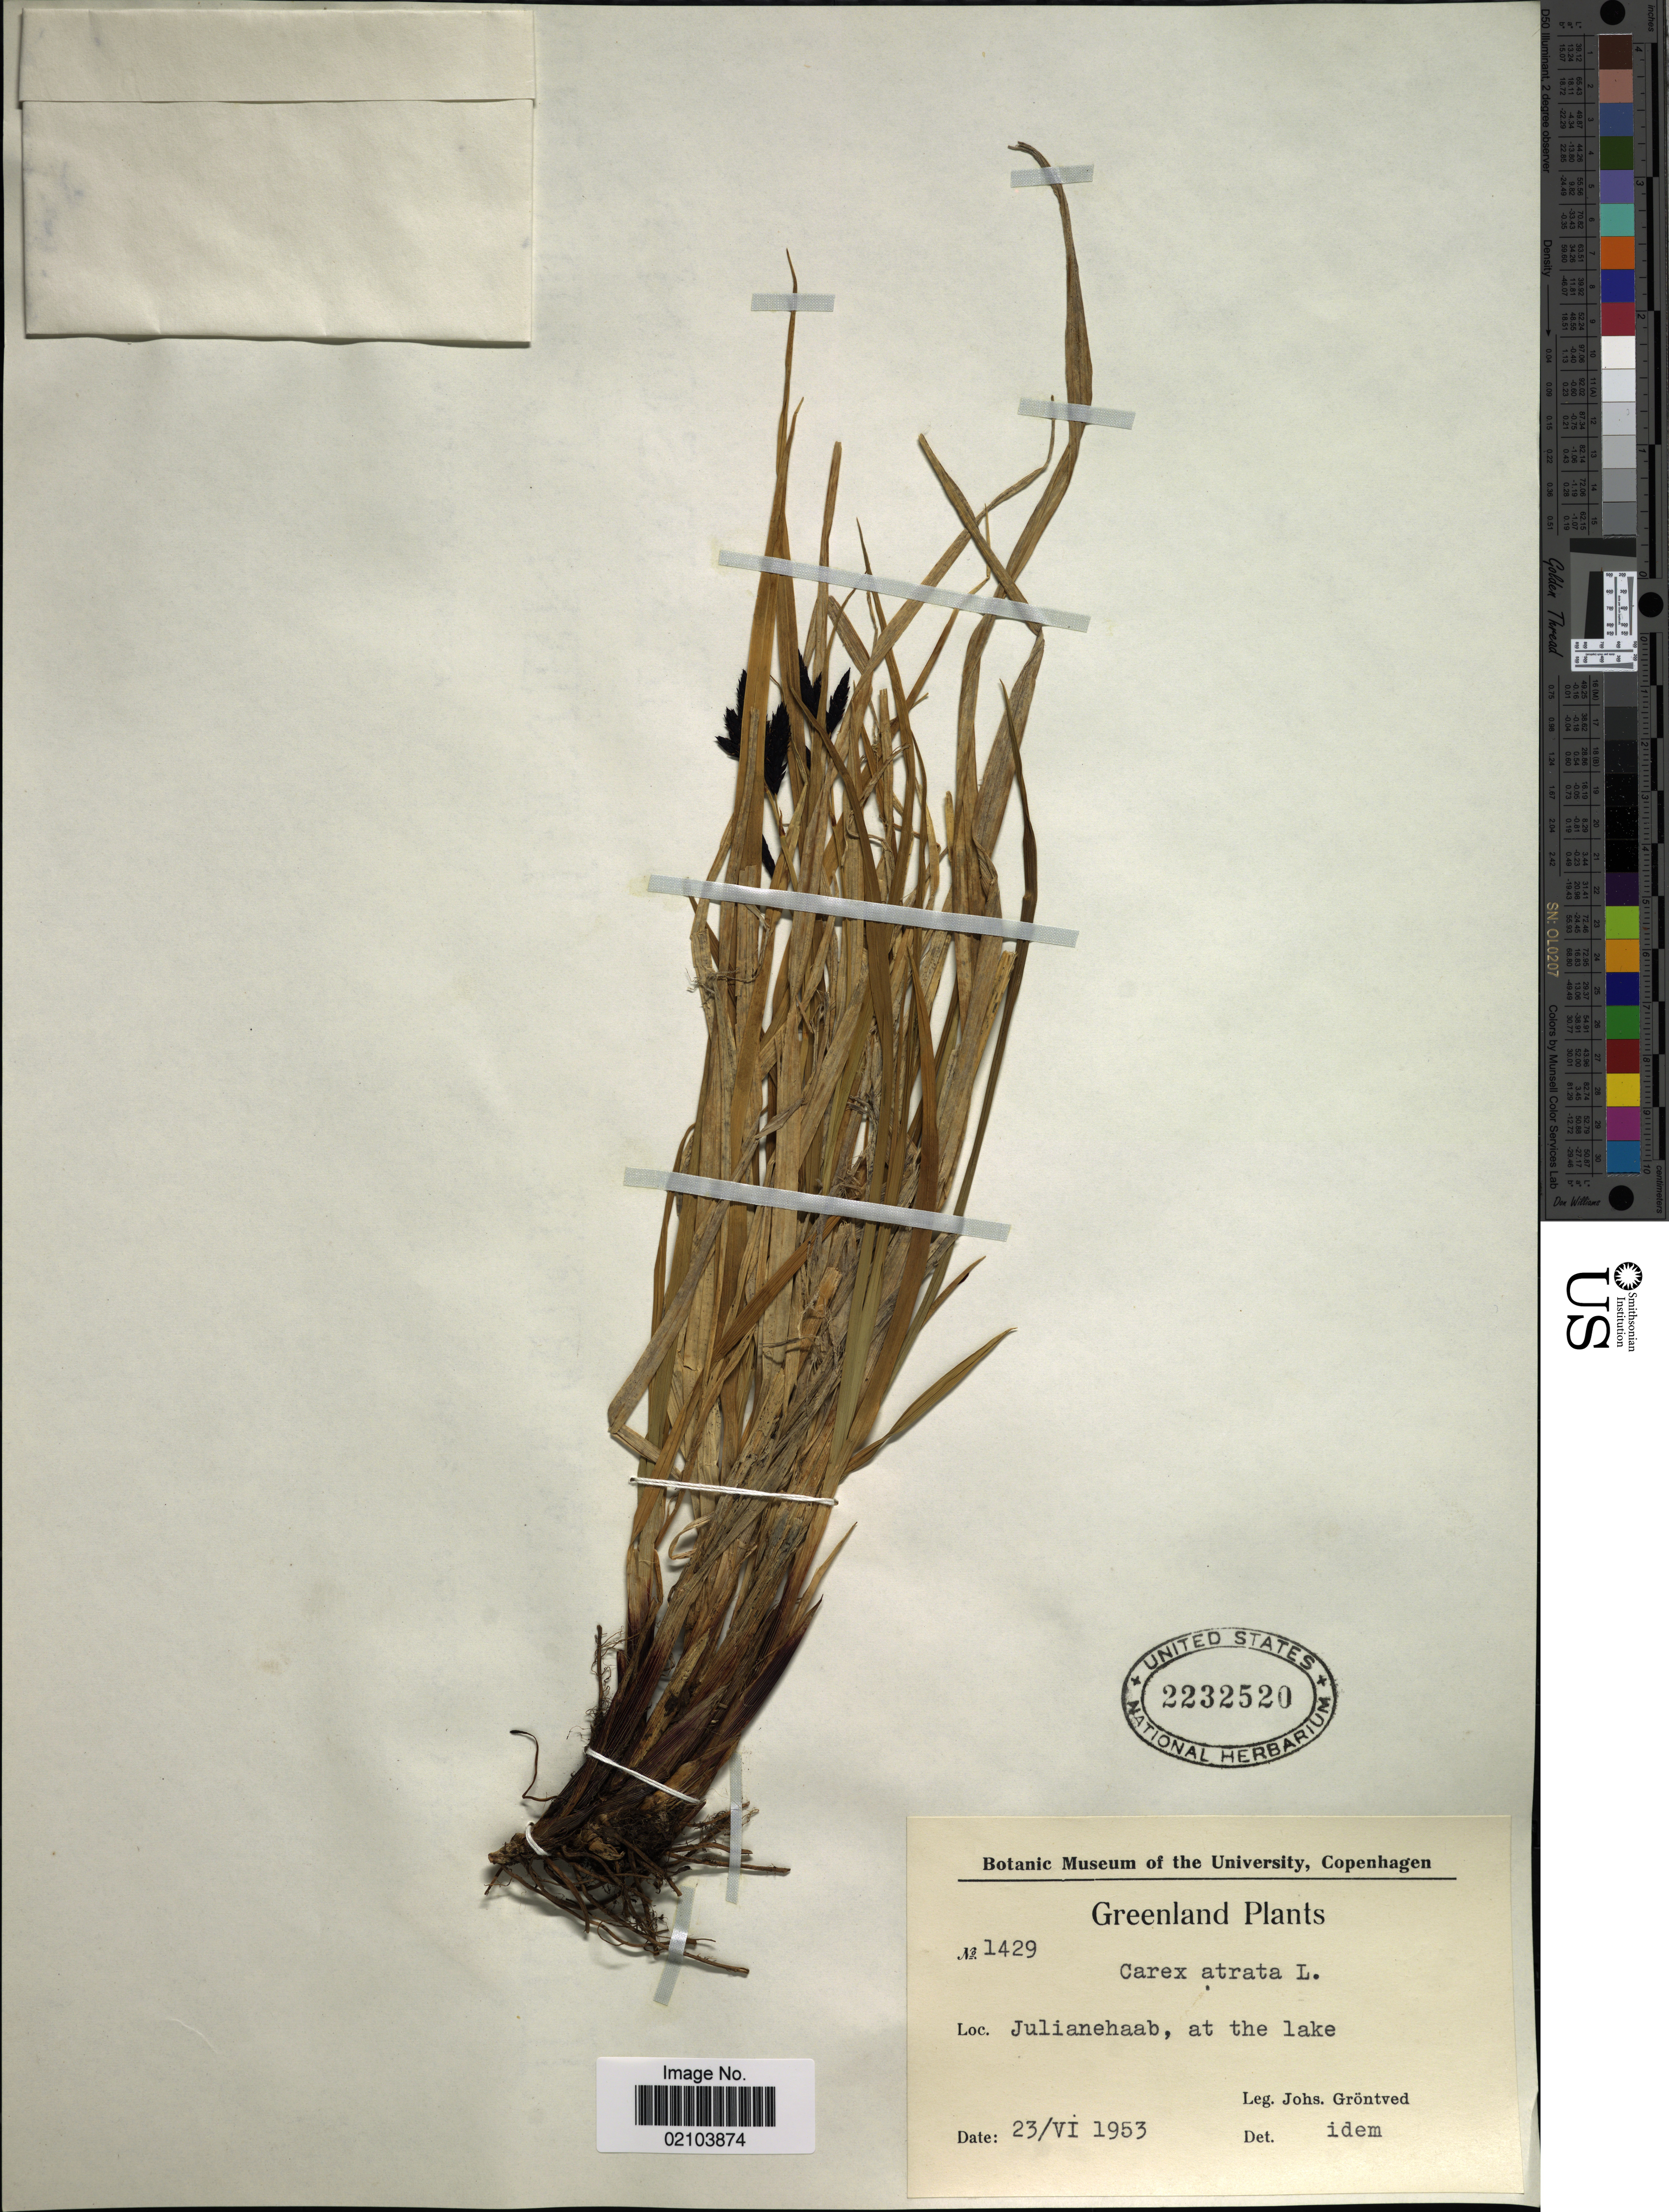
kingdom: Plantae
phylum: Tracheophyta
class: Liliopsida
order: Poales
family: Cyperaceae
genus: Carex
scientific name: Carex atrata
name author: L.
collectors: J. Gröntved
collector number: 1429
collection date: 1953-06-23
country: Greenland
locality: Julianehaab, ath the lake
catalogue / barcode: US 2232520